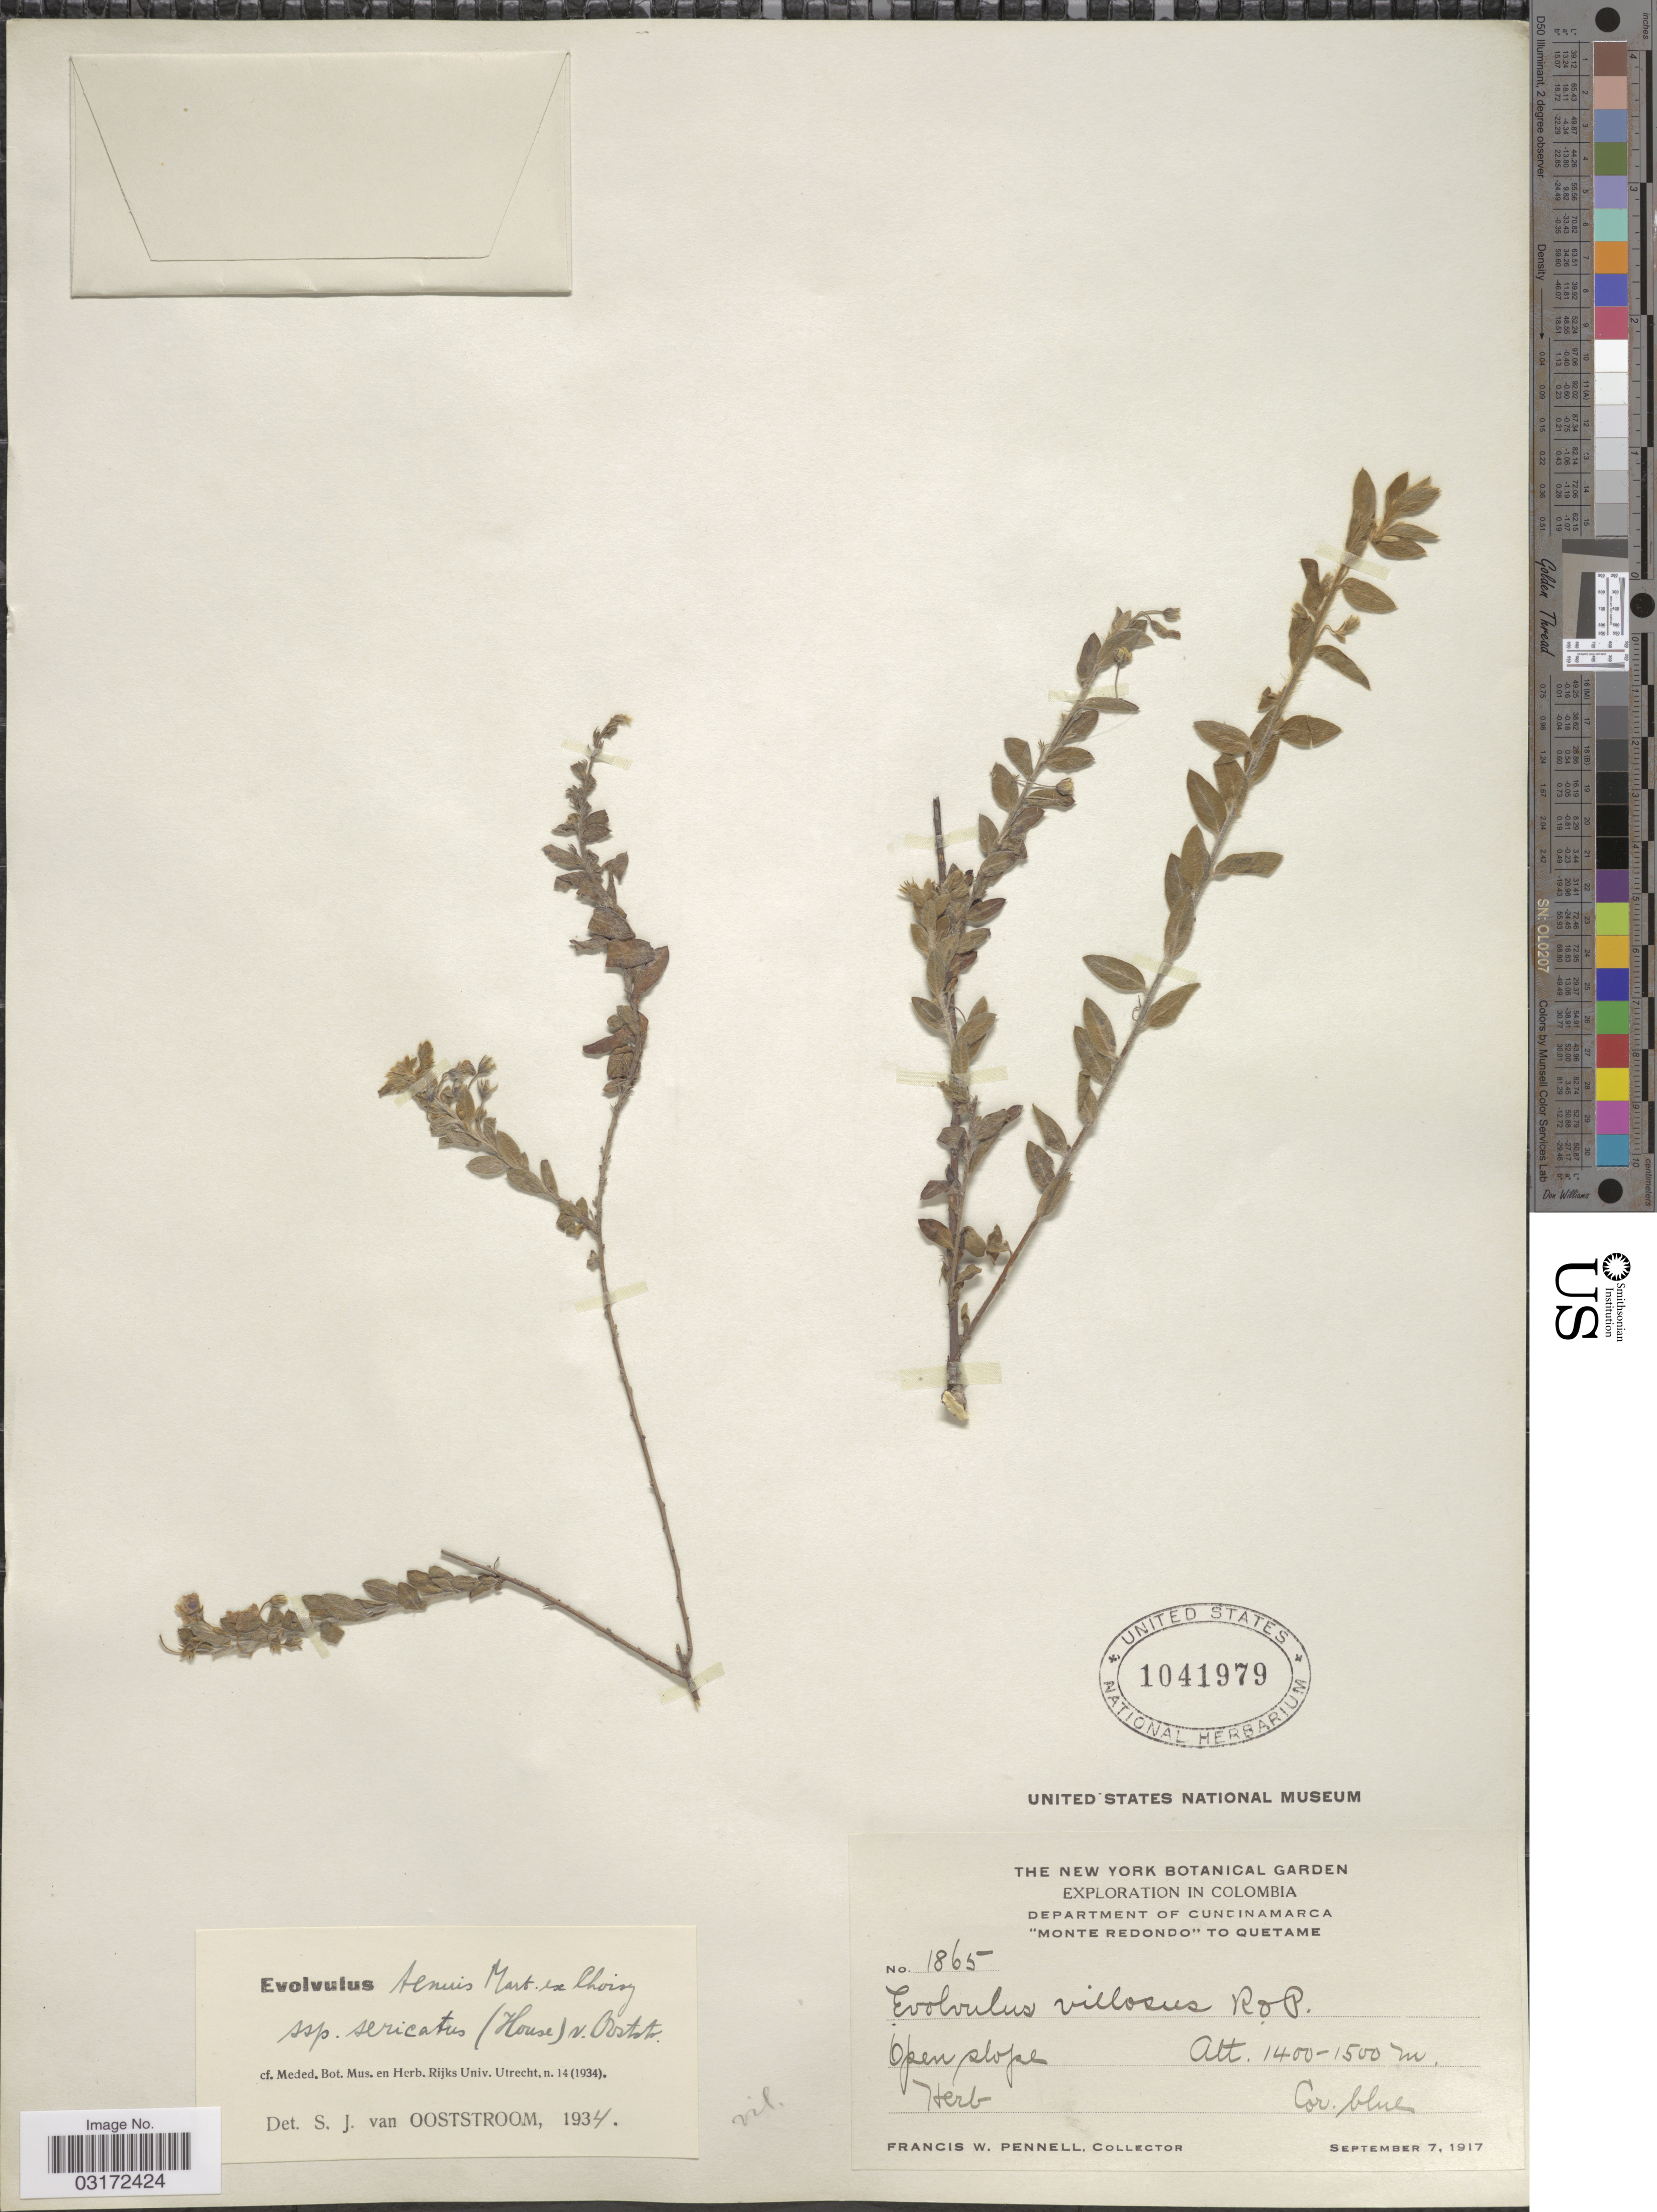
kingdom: Plantae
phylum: Tracheophyta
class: Magnoliopsida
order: Solanales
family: Convolvulaceae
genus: Evolvulus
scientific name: Evolvulus tenuis subsp. sericatus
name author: (House) Ooststr.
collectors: F. W. Pennell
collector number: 1865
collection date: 1917-09-07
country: Colombia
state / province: Cundinamarca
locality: Monte Redondo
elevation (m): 1400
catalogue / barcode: US 1041979